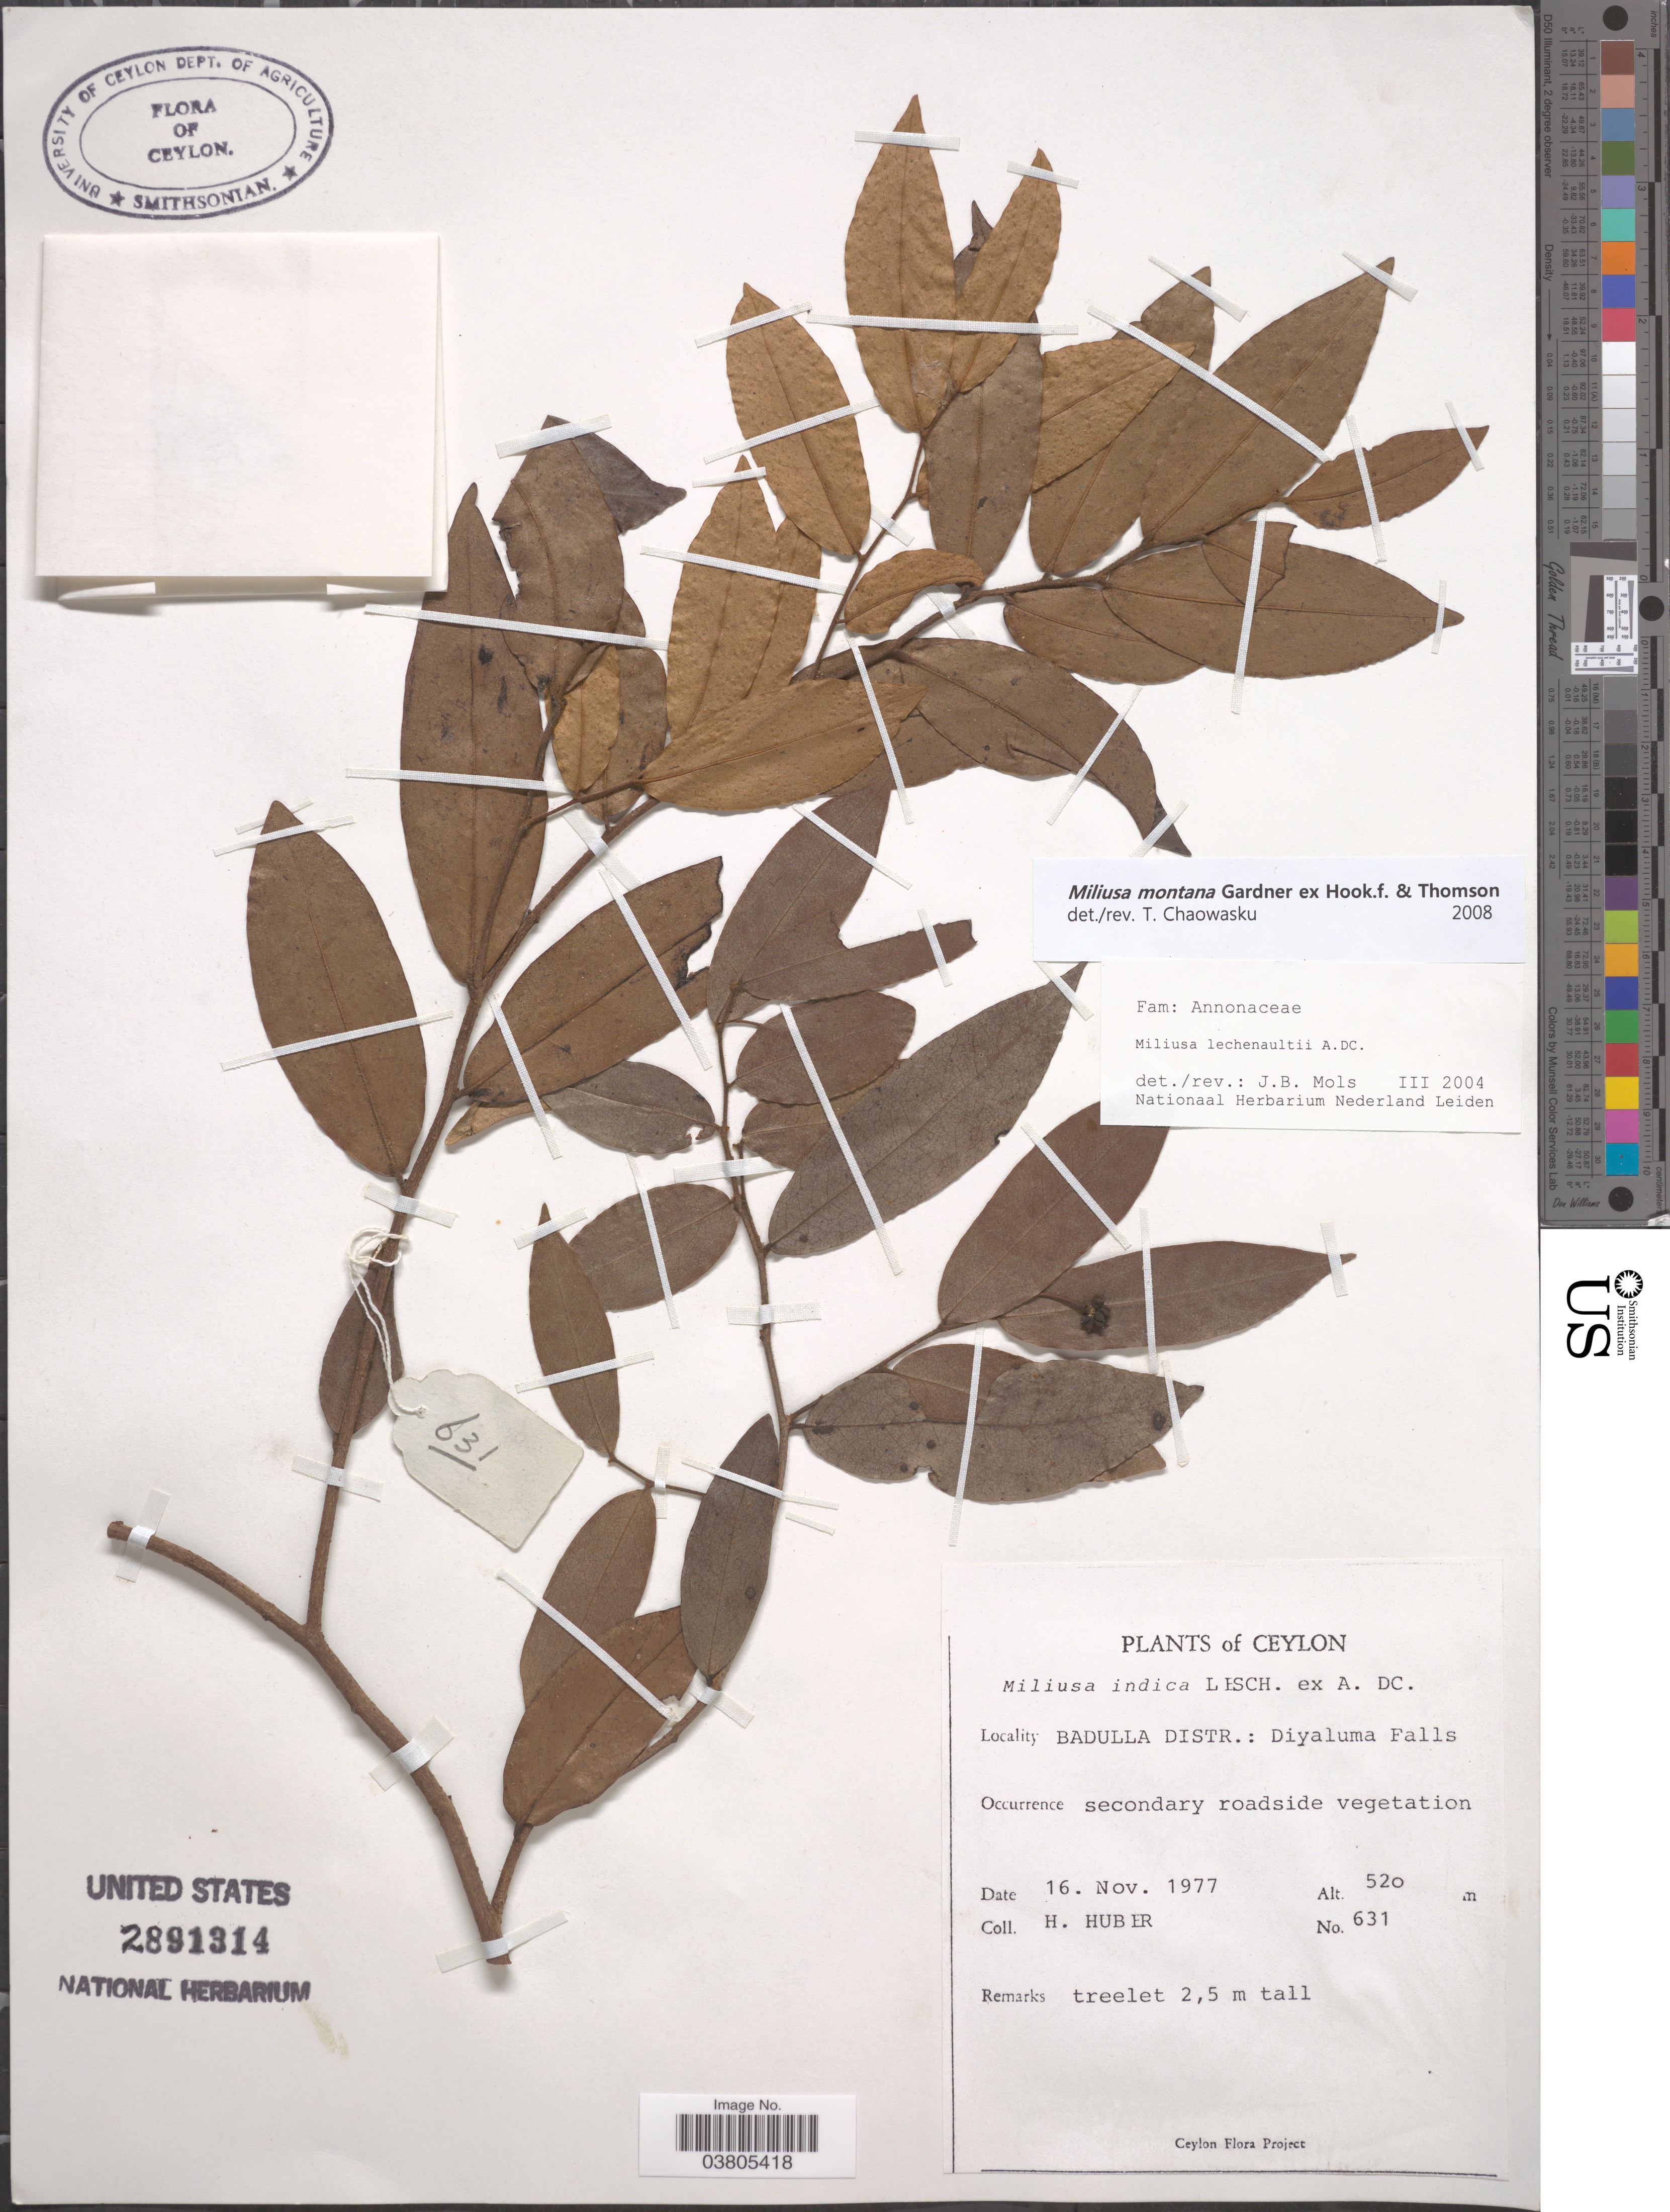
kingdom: Plantae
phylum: Tracheophyta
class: Magnoliopsida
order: Magnoliales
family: Annonaceae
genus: Miliusa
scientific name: Miliusa montana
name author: Gardner ex Hook. f. & Thomson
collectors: H. Huber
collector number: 631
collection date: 1977-11-16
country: Sri Lanka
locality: Ceylon. Badulla Distr.: Diyaluma Falls. Secondary roadside vegetation.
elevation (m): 520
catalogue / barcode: US 2891314